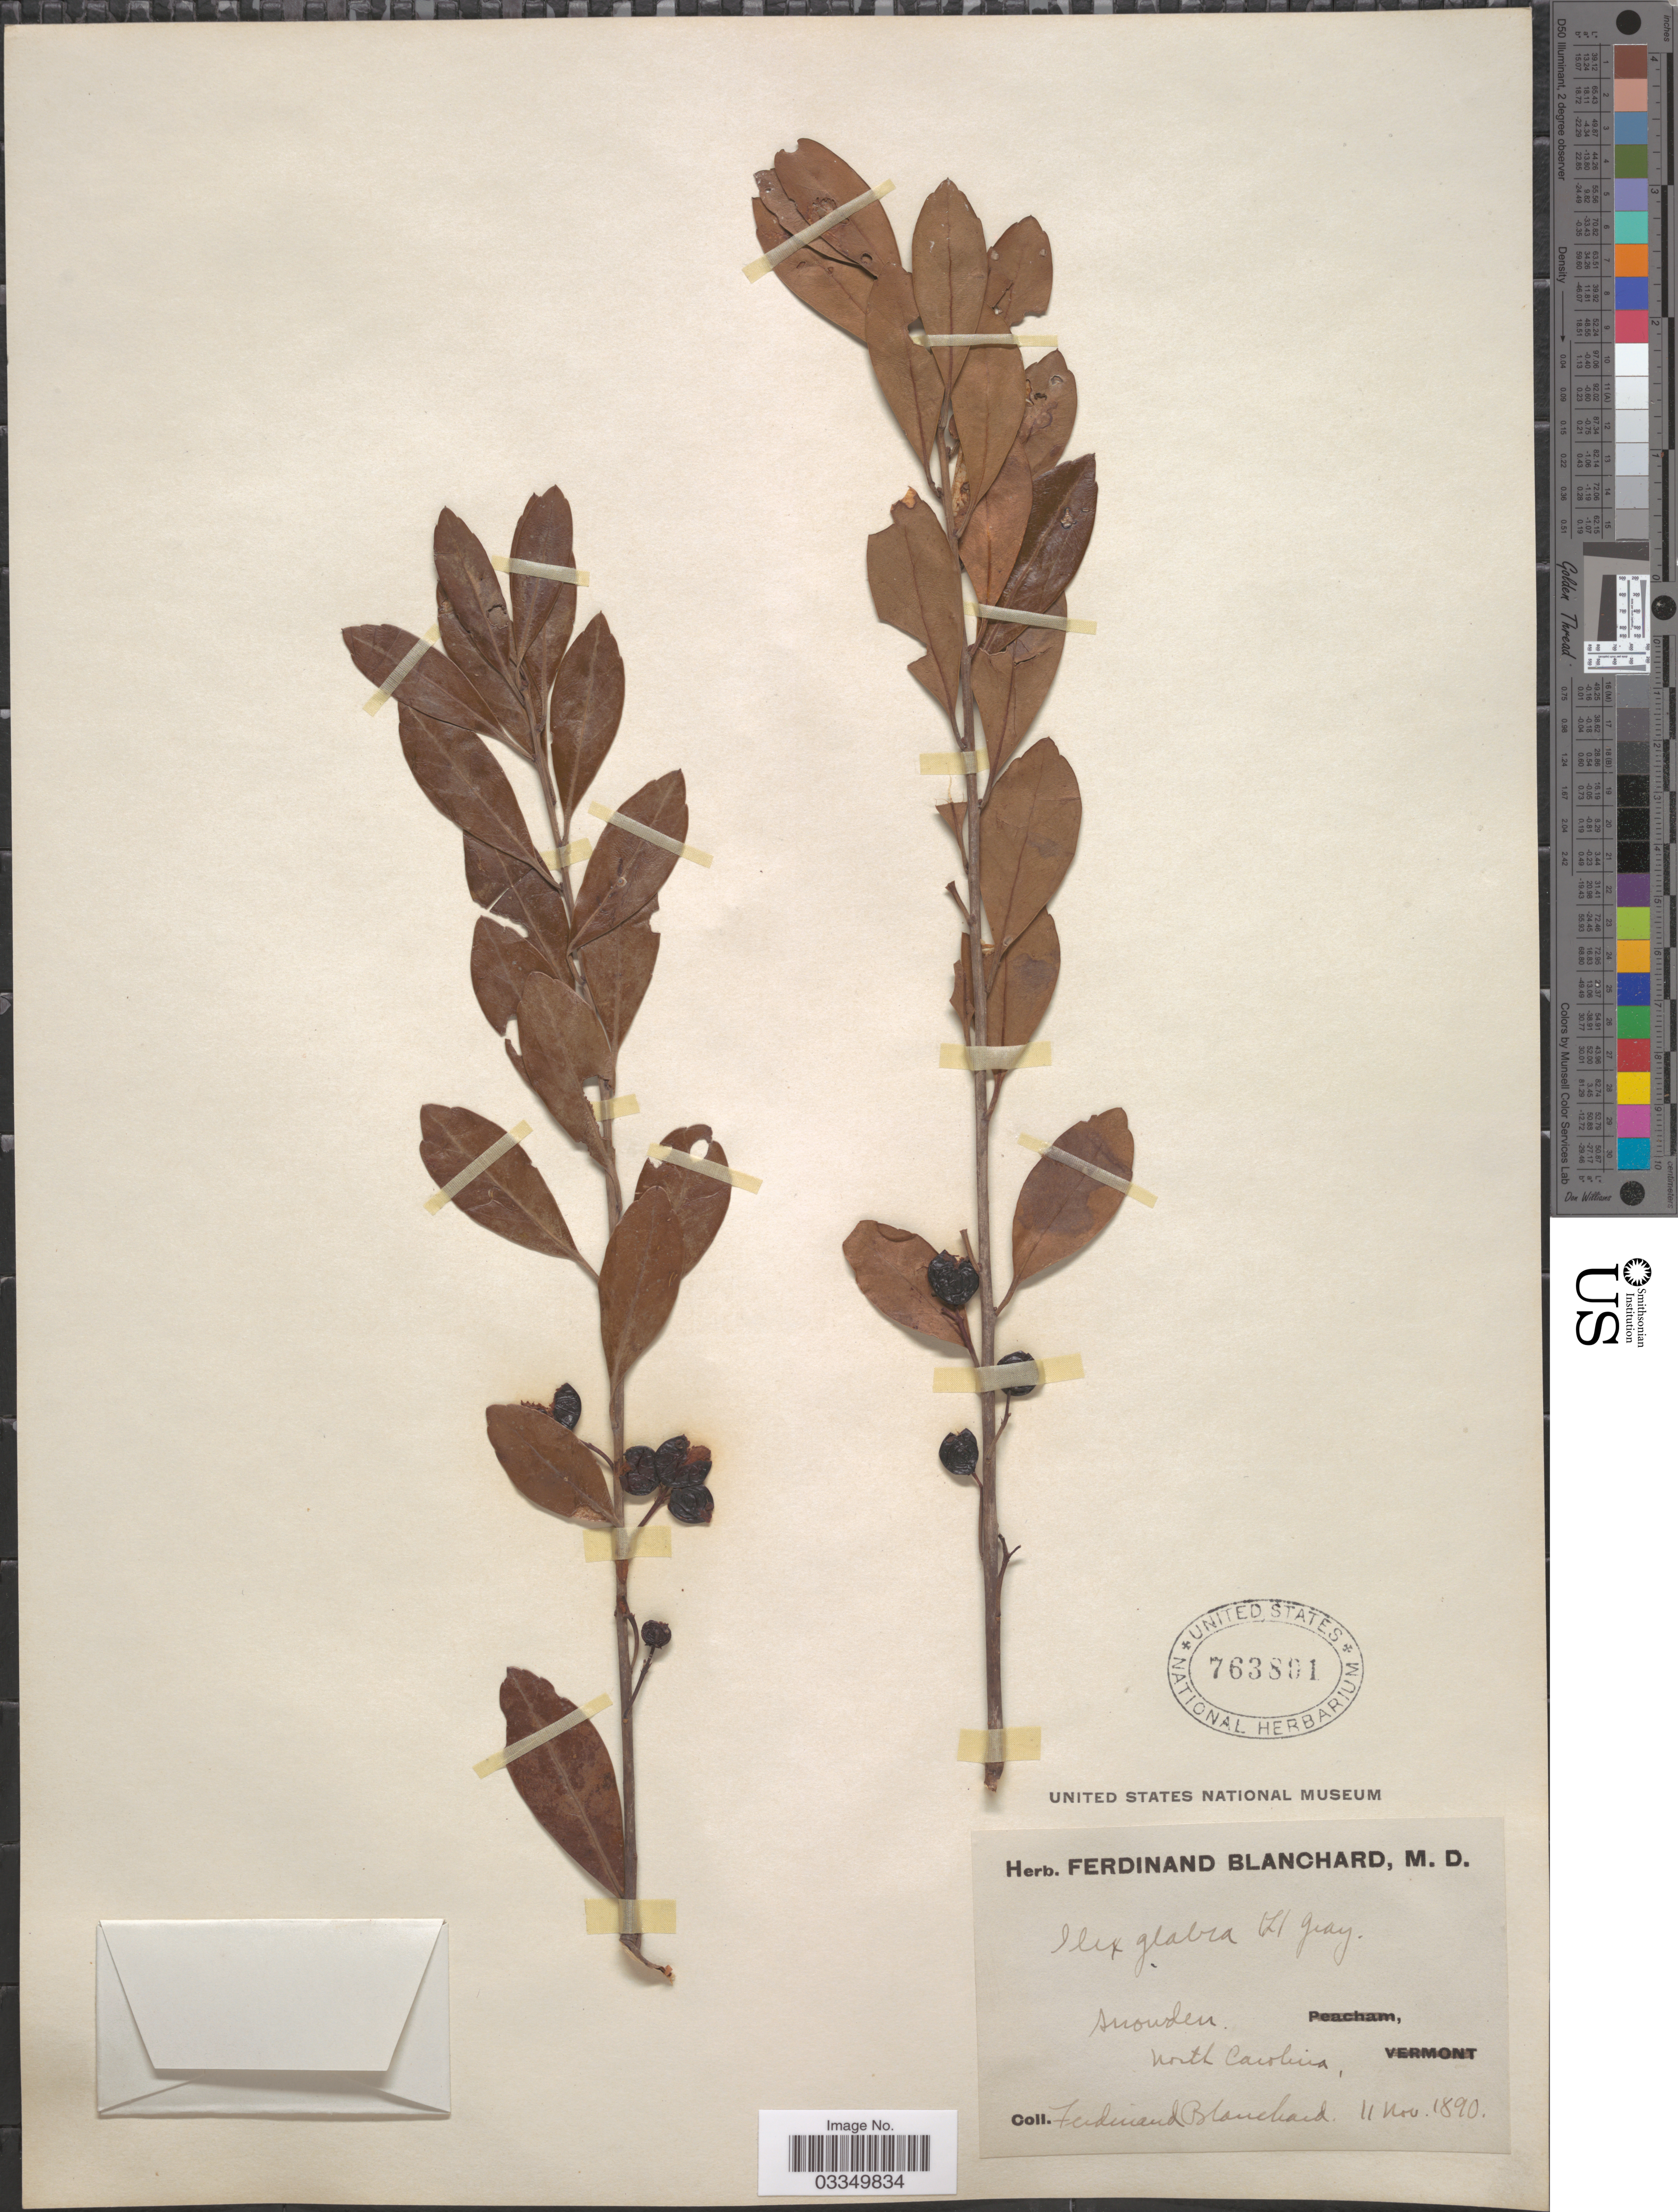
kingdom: Plantae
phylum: Tracheophyta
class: Magnoliopsida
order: Aquifoliales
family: Aquifoliaceae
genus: Ilex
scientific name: Ilex glabra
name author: (L.) A. Gray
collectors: F. Blanchard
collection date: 1890-11-11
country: United States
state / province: North Carolina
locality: Snowden.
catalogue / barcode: US 763801